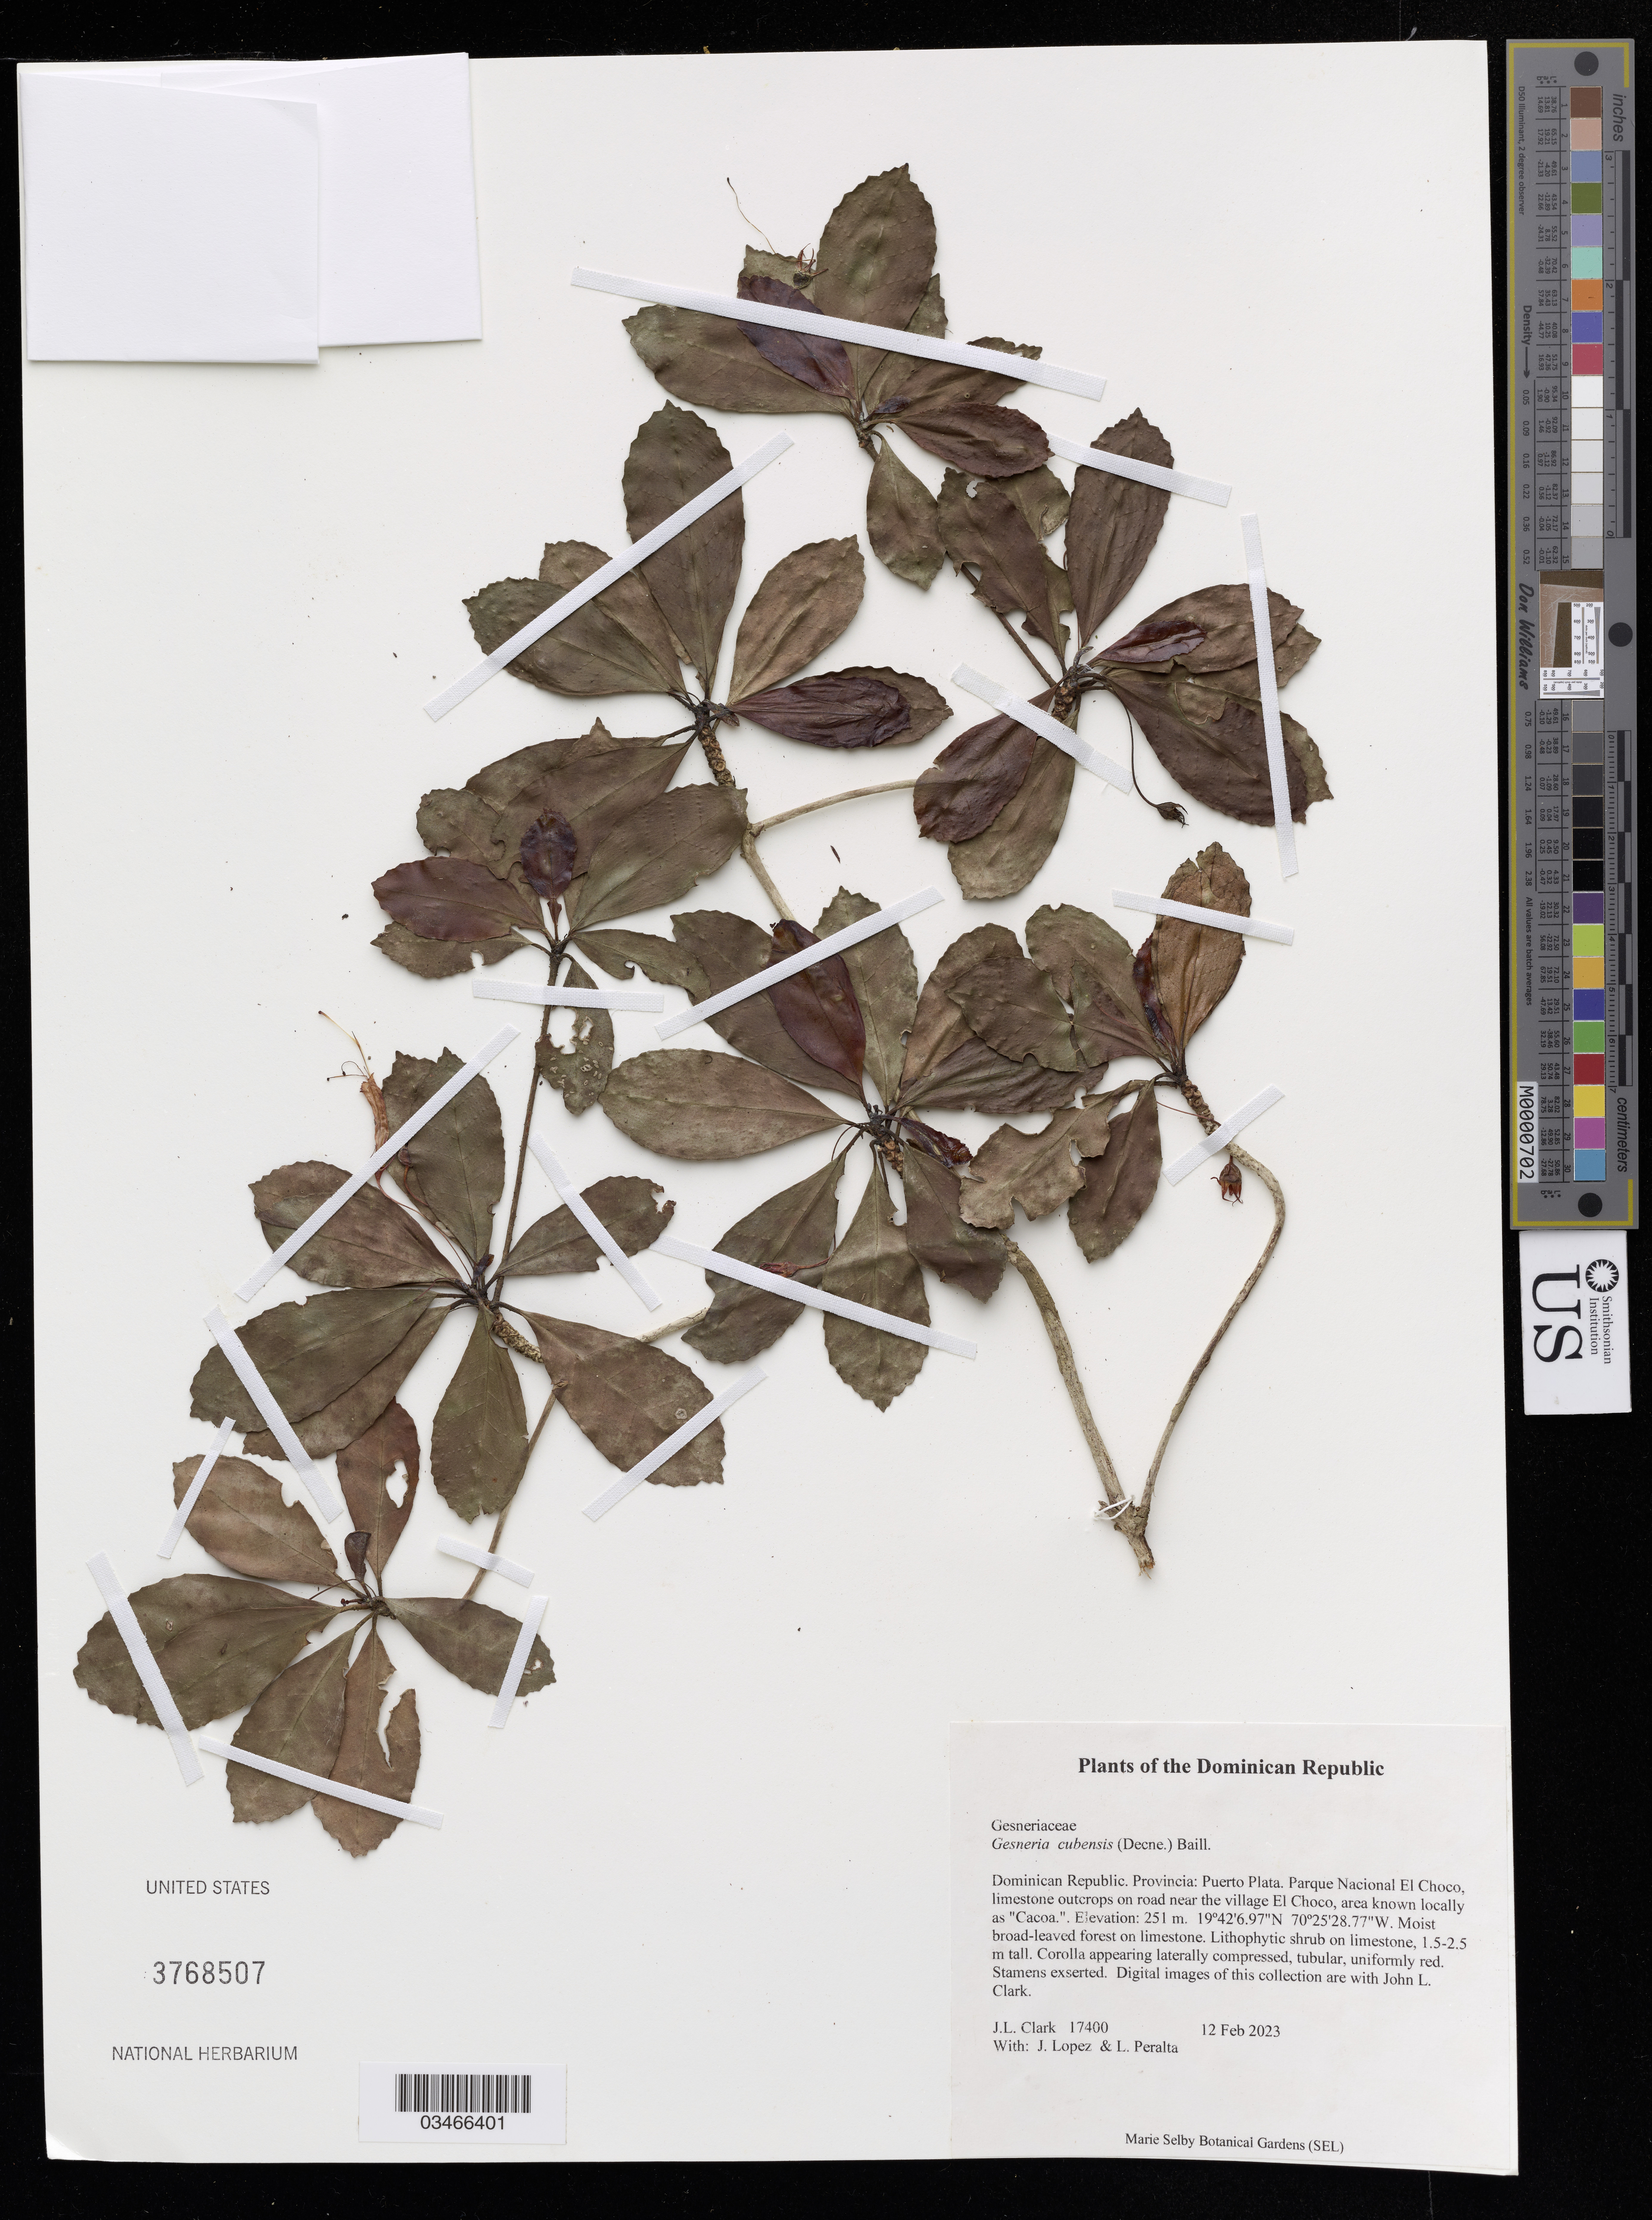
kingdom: Plantae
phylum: Tracheophyta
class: Magnoliopsida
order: Lamiales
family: Gesneriaceae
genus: Gesneria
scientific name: Gesneria cubensis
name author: (Decne.) Baill.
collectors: J. Clark, J. Lopez & L. Peralta V.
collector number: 17400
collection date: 2023-02-12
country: Dominican Republic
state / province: Puerto Plata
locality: Parque Nacional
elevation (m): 251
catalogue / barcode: US 3768507